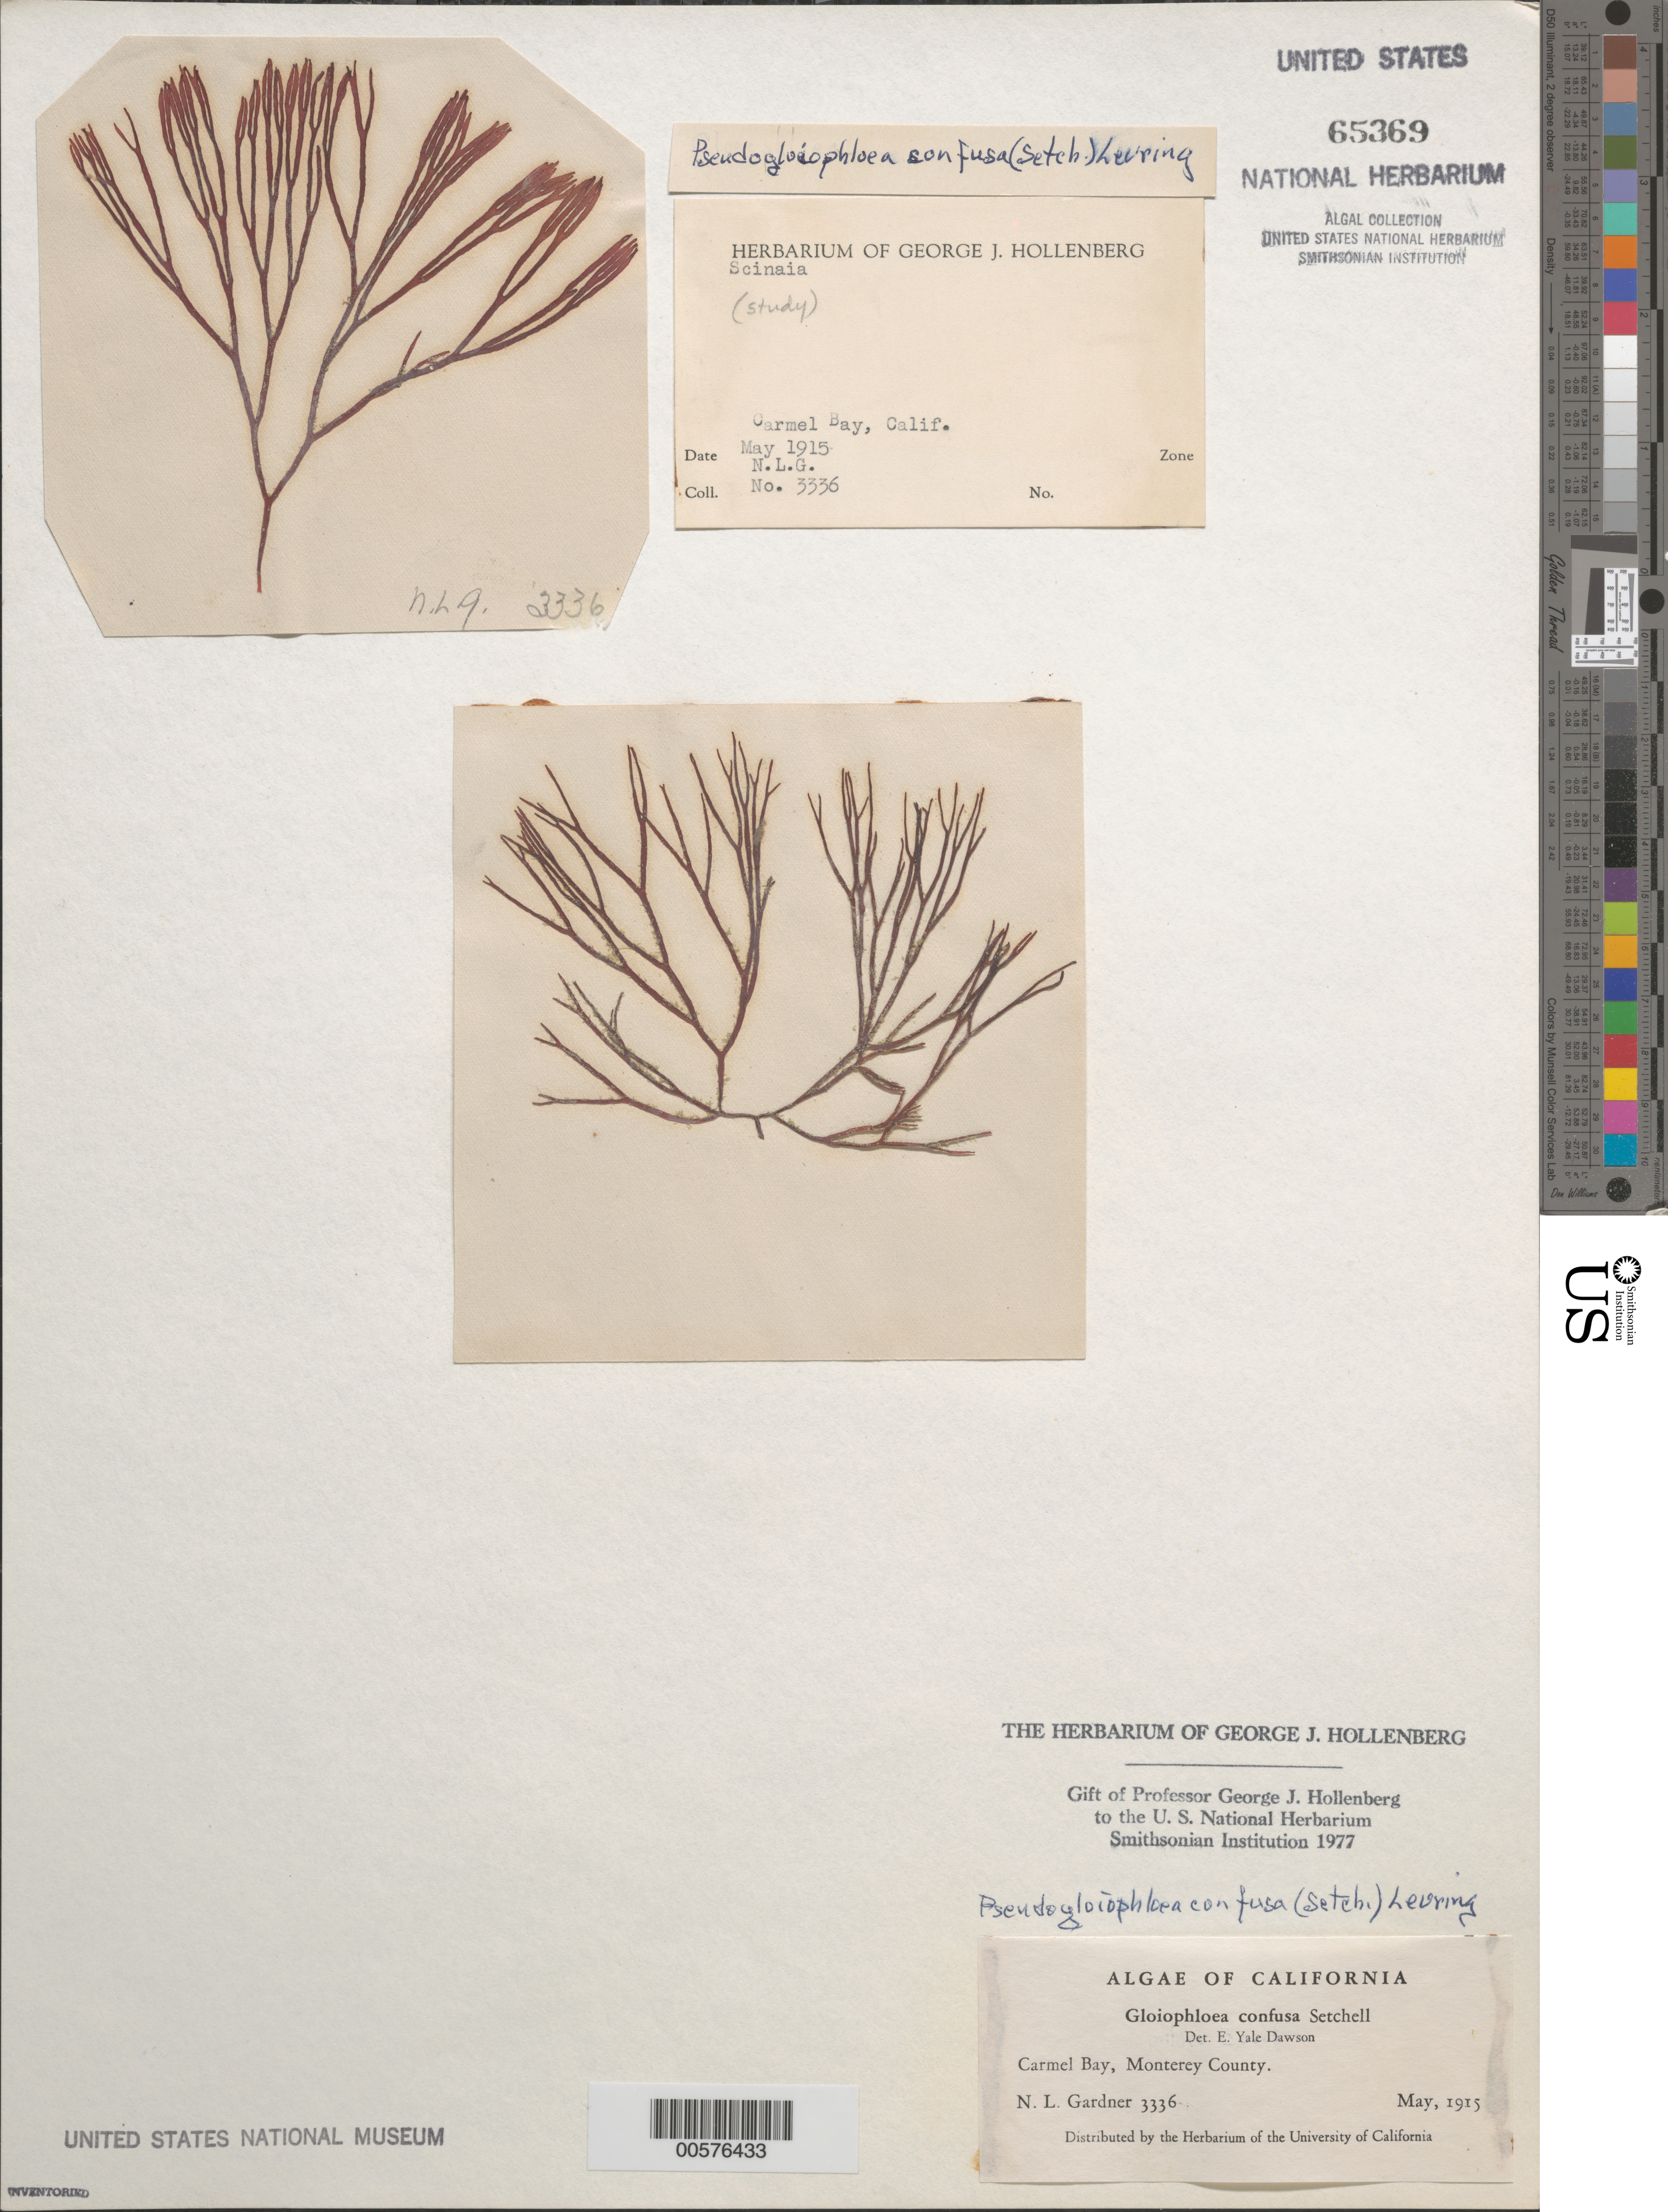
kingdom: Plantae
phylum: Rhodophyta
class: Florideophyceae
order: Nemaliales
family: Scinaiaceae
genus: Scinaia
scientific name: Scinaia confusa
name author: (Setch.) Huisman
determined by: Algae name updating Project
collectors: N. Gardner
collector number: NLG 3336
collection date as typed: May 1915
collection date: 1915-05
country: United States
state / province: California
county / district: Monterey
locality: Carmel Beach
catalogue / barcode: US 65369